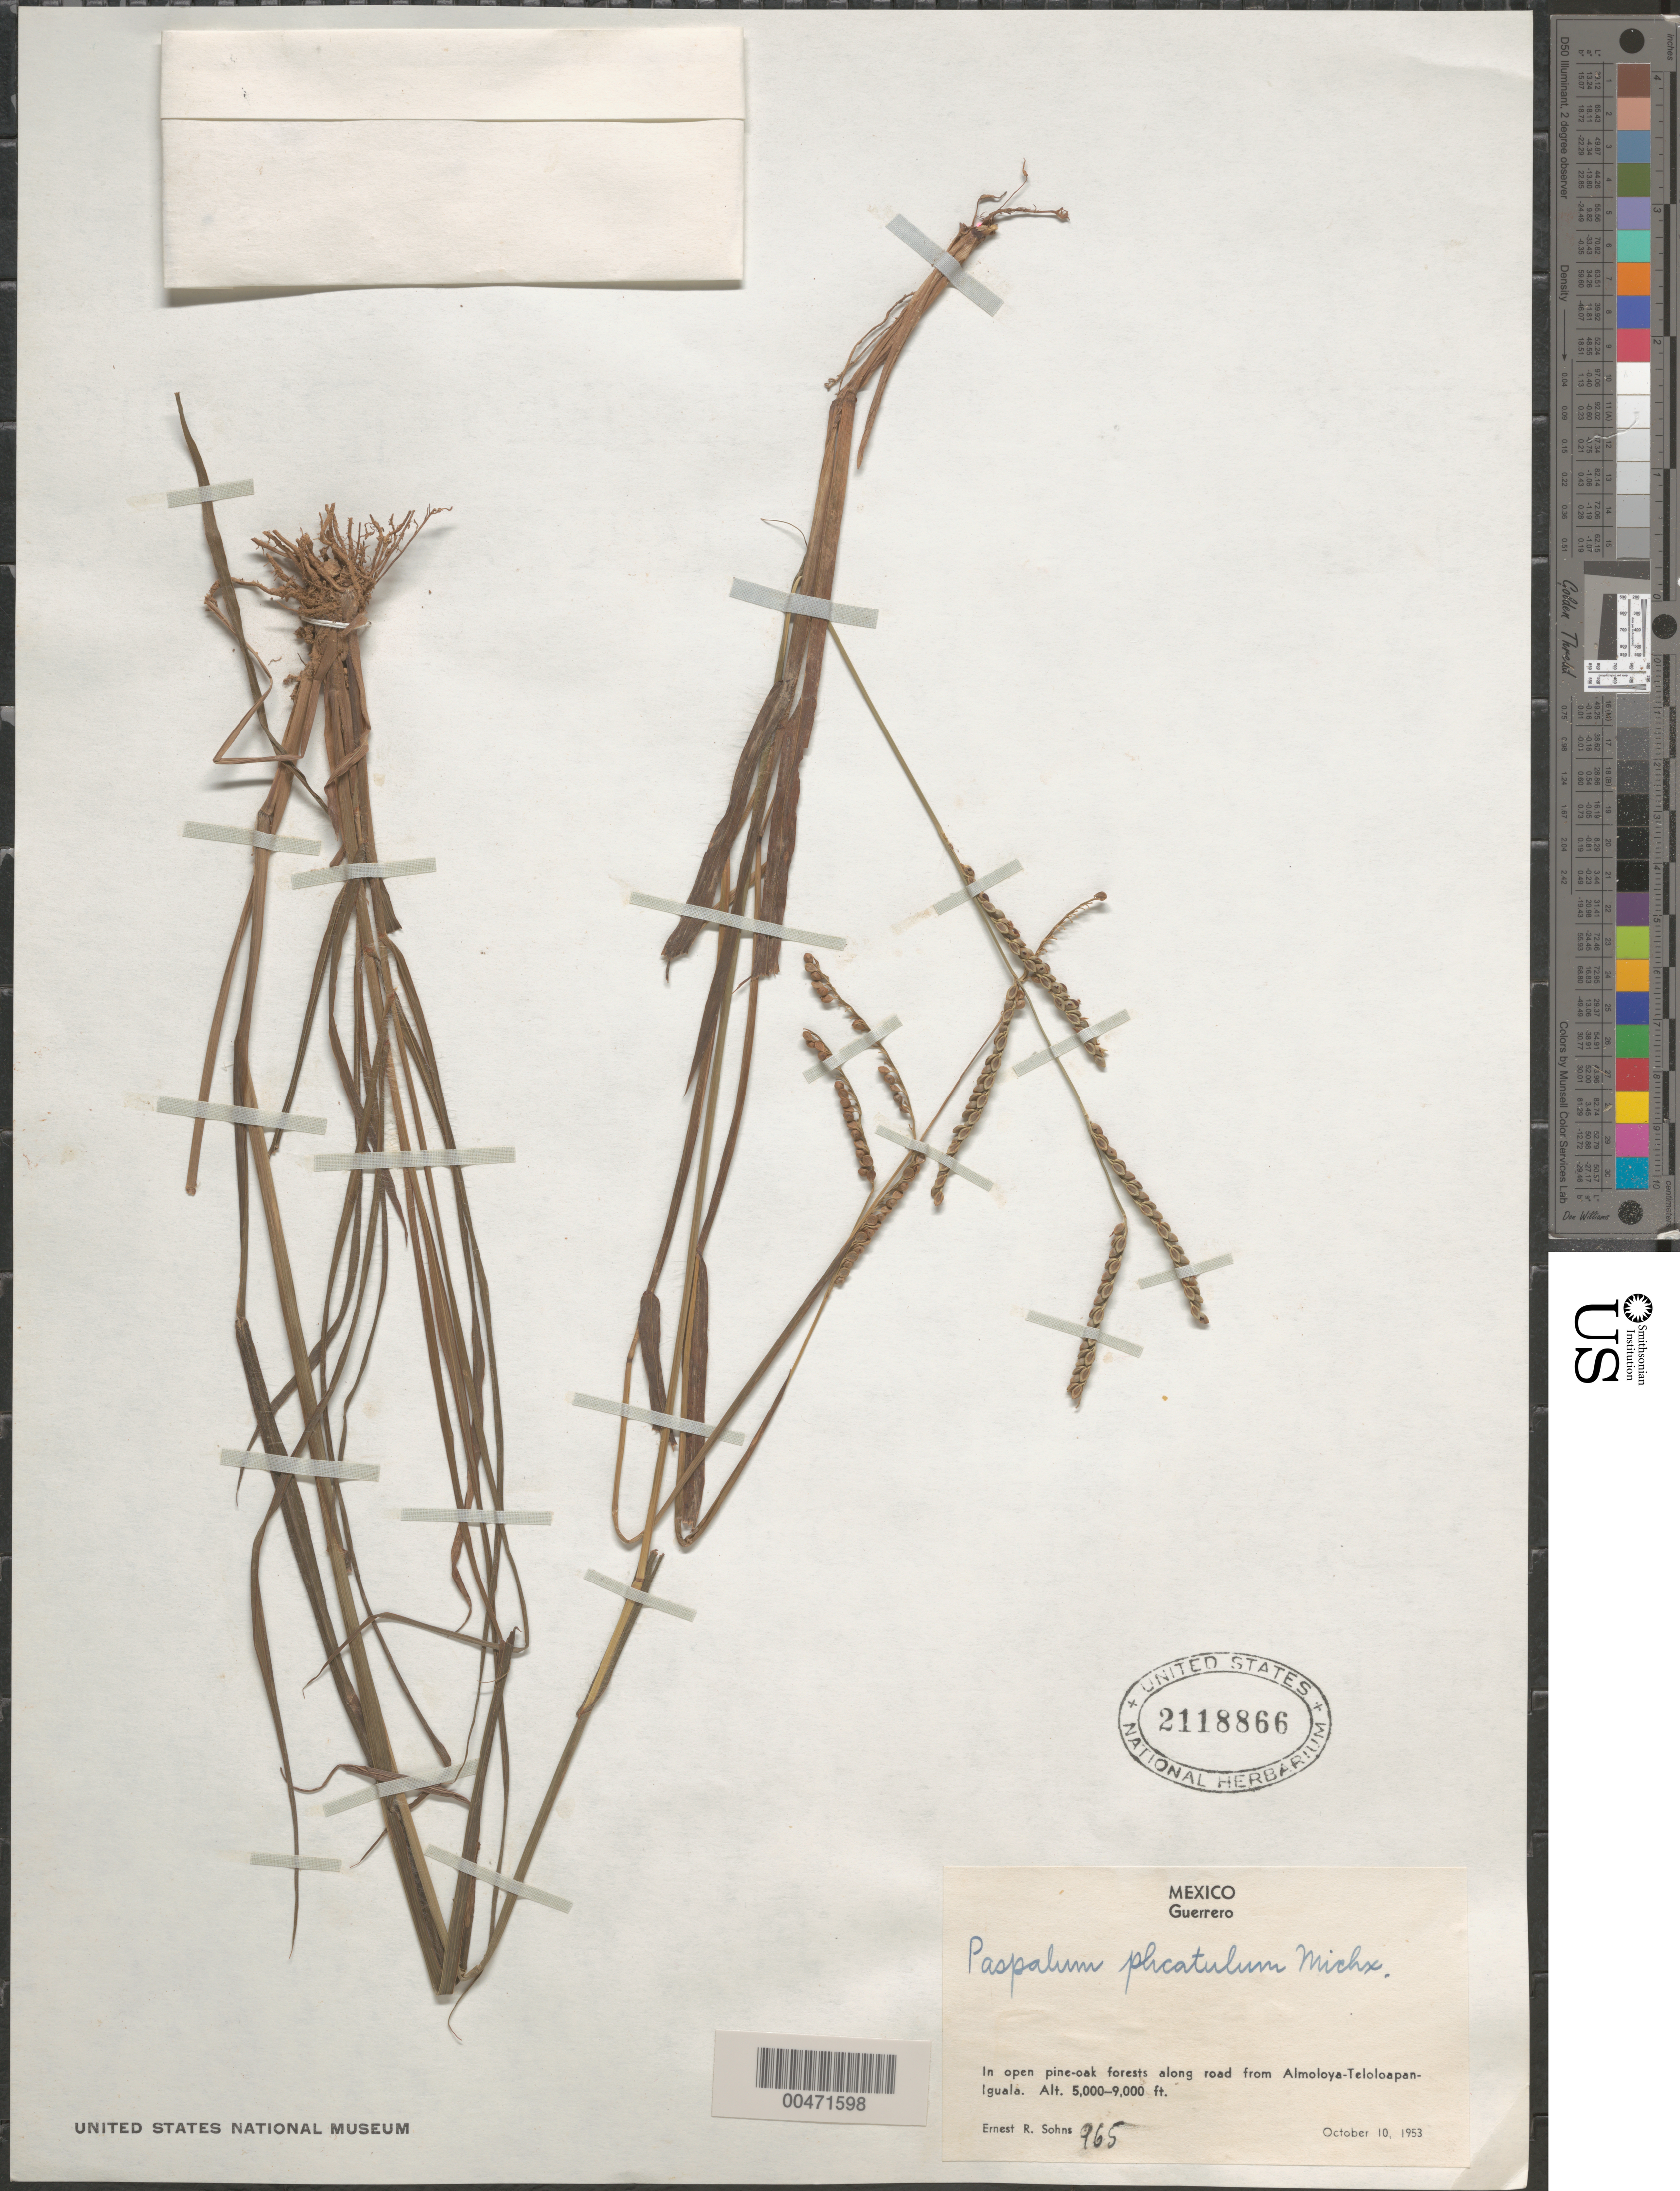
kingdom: Plantae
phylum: Tracheophyta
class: Liliopsida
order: Poales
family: Poaceae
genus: Paspalum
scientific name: Paspalum plicatulum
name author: Michx.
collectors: E. R. Sohns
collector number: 965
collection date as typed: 10 Oct 1953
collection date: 1953-10-10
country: Mexico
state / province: Guerrero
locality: Along rd from Almoloya - Teloloapan - Iguala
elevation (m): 1524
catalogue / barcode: US 2118866